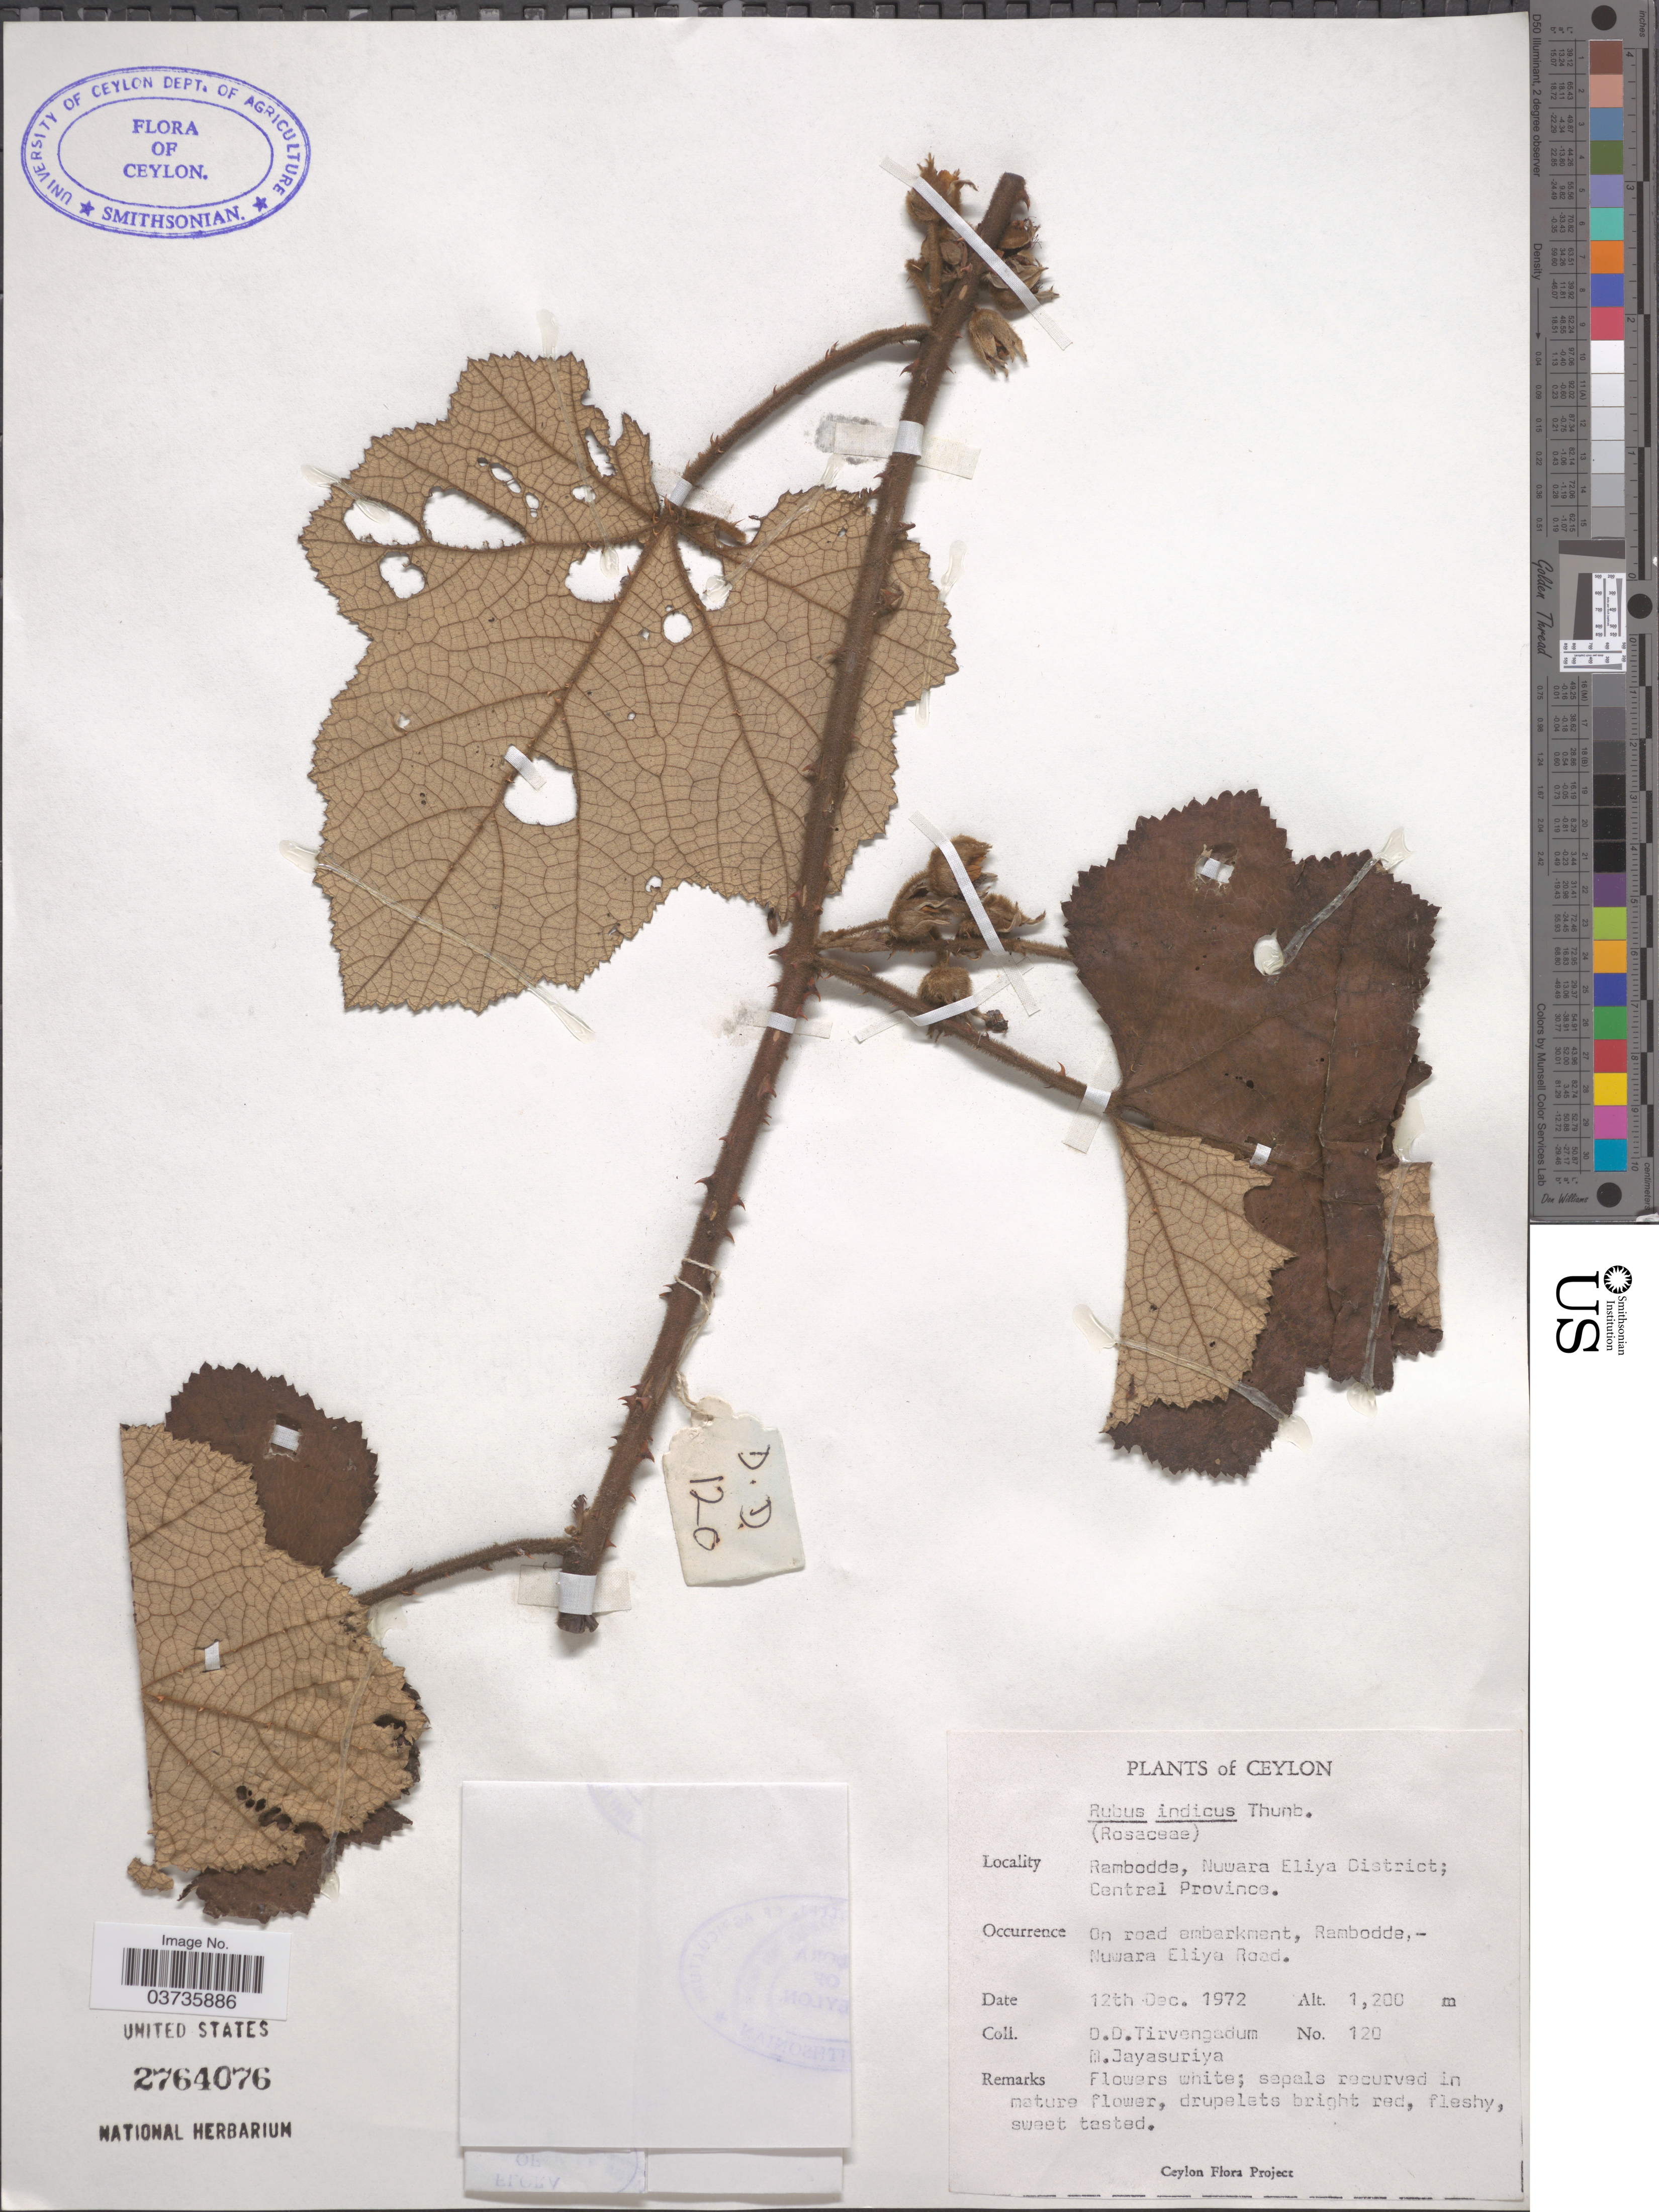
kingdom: Plantae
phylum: Tracheophyta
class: Magnoliopsida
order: Rosales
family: Rosaceae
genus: Rubus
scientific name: Rubus indicus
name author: Lesch. ex Ser.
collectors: D. Tirvengadum & M. Jayasuriya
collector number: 120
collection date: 1972-12-12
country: Sri Lanka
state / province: Central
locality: Ceylon. Rambodda, Nuwara Eliya District. Rambodde,- Nuwara Eliya Road.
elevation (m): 1200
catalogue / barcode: US 2764076